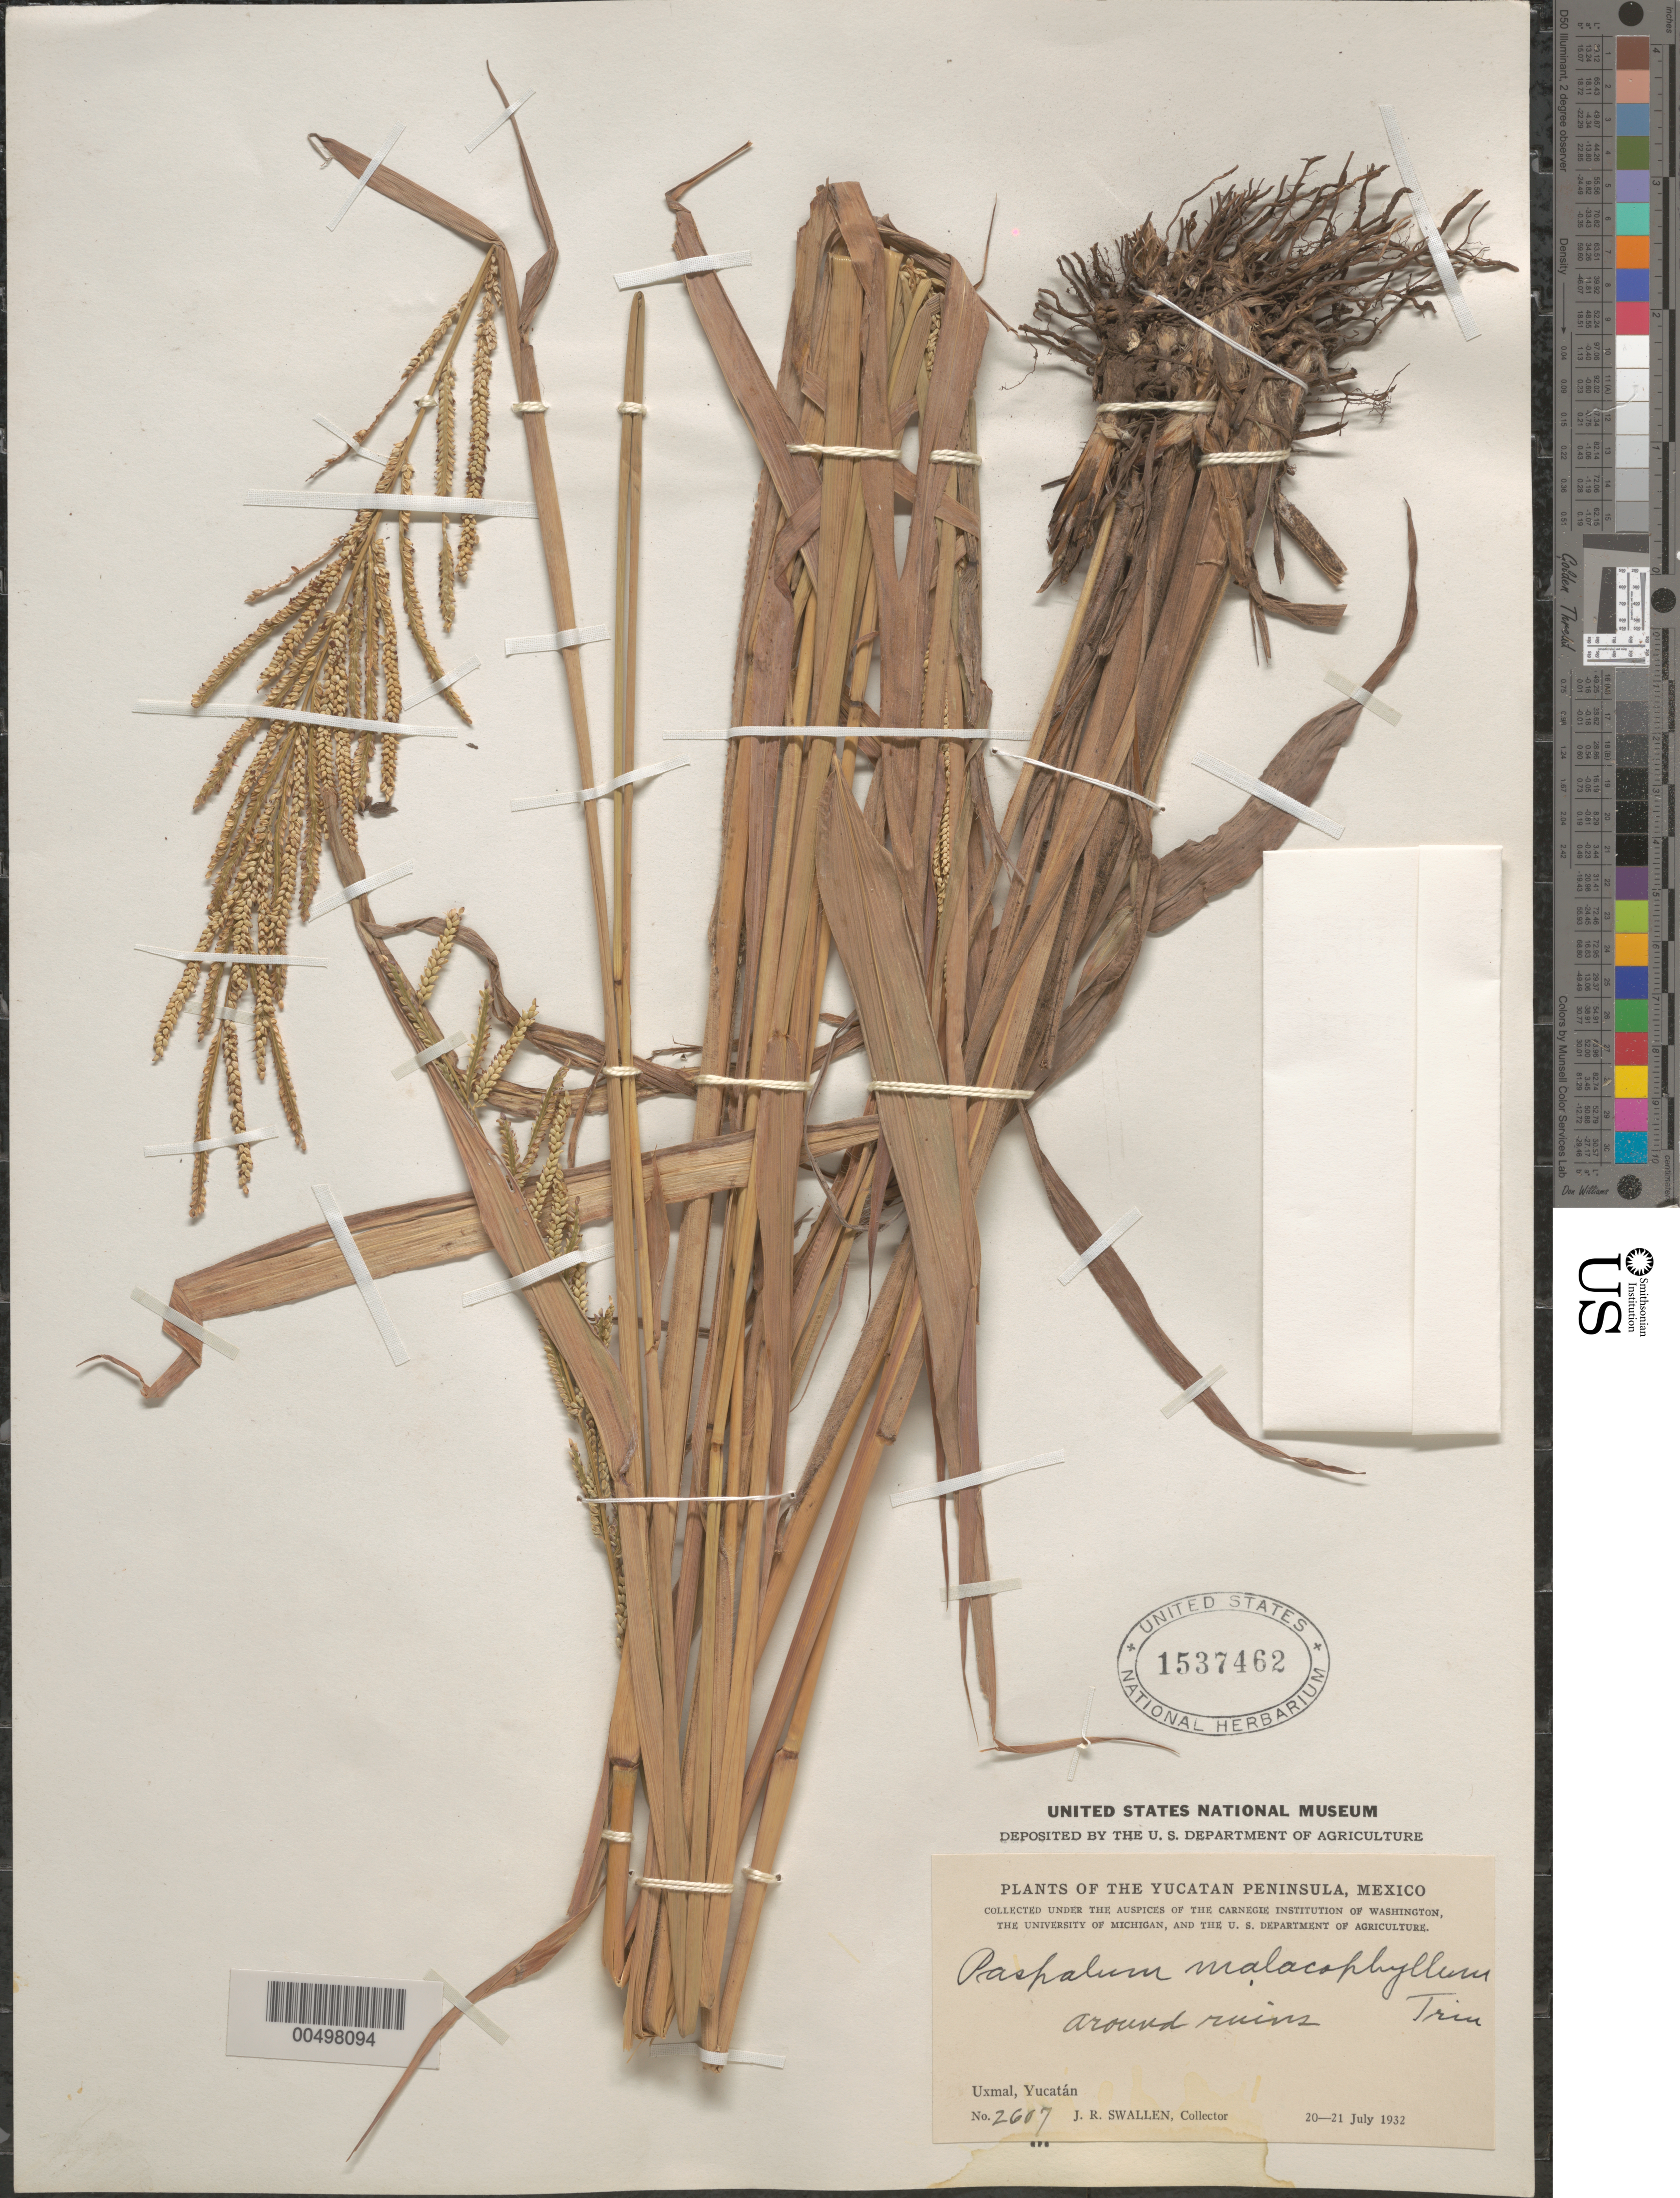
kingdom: Plantae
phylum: Tracheophyta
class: Liliopsida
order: Poales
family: Poaceae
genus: Paspalum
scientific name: Paspalum malacophyllum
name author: Trin.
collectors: J. R. Swallen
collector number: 2607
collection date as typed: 20 Jul 1932 to 21 Jul 1932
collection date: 1932-07-20/1932-07-21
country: Mexico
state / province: Yucatan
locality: Yucatan Peninsula, Uxmal, around ruins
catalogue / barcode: US 1537462